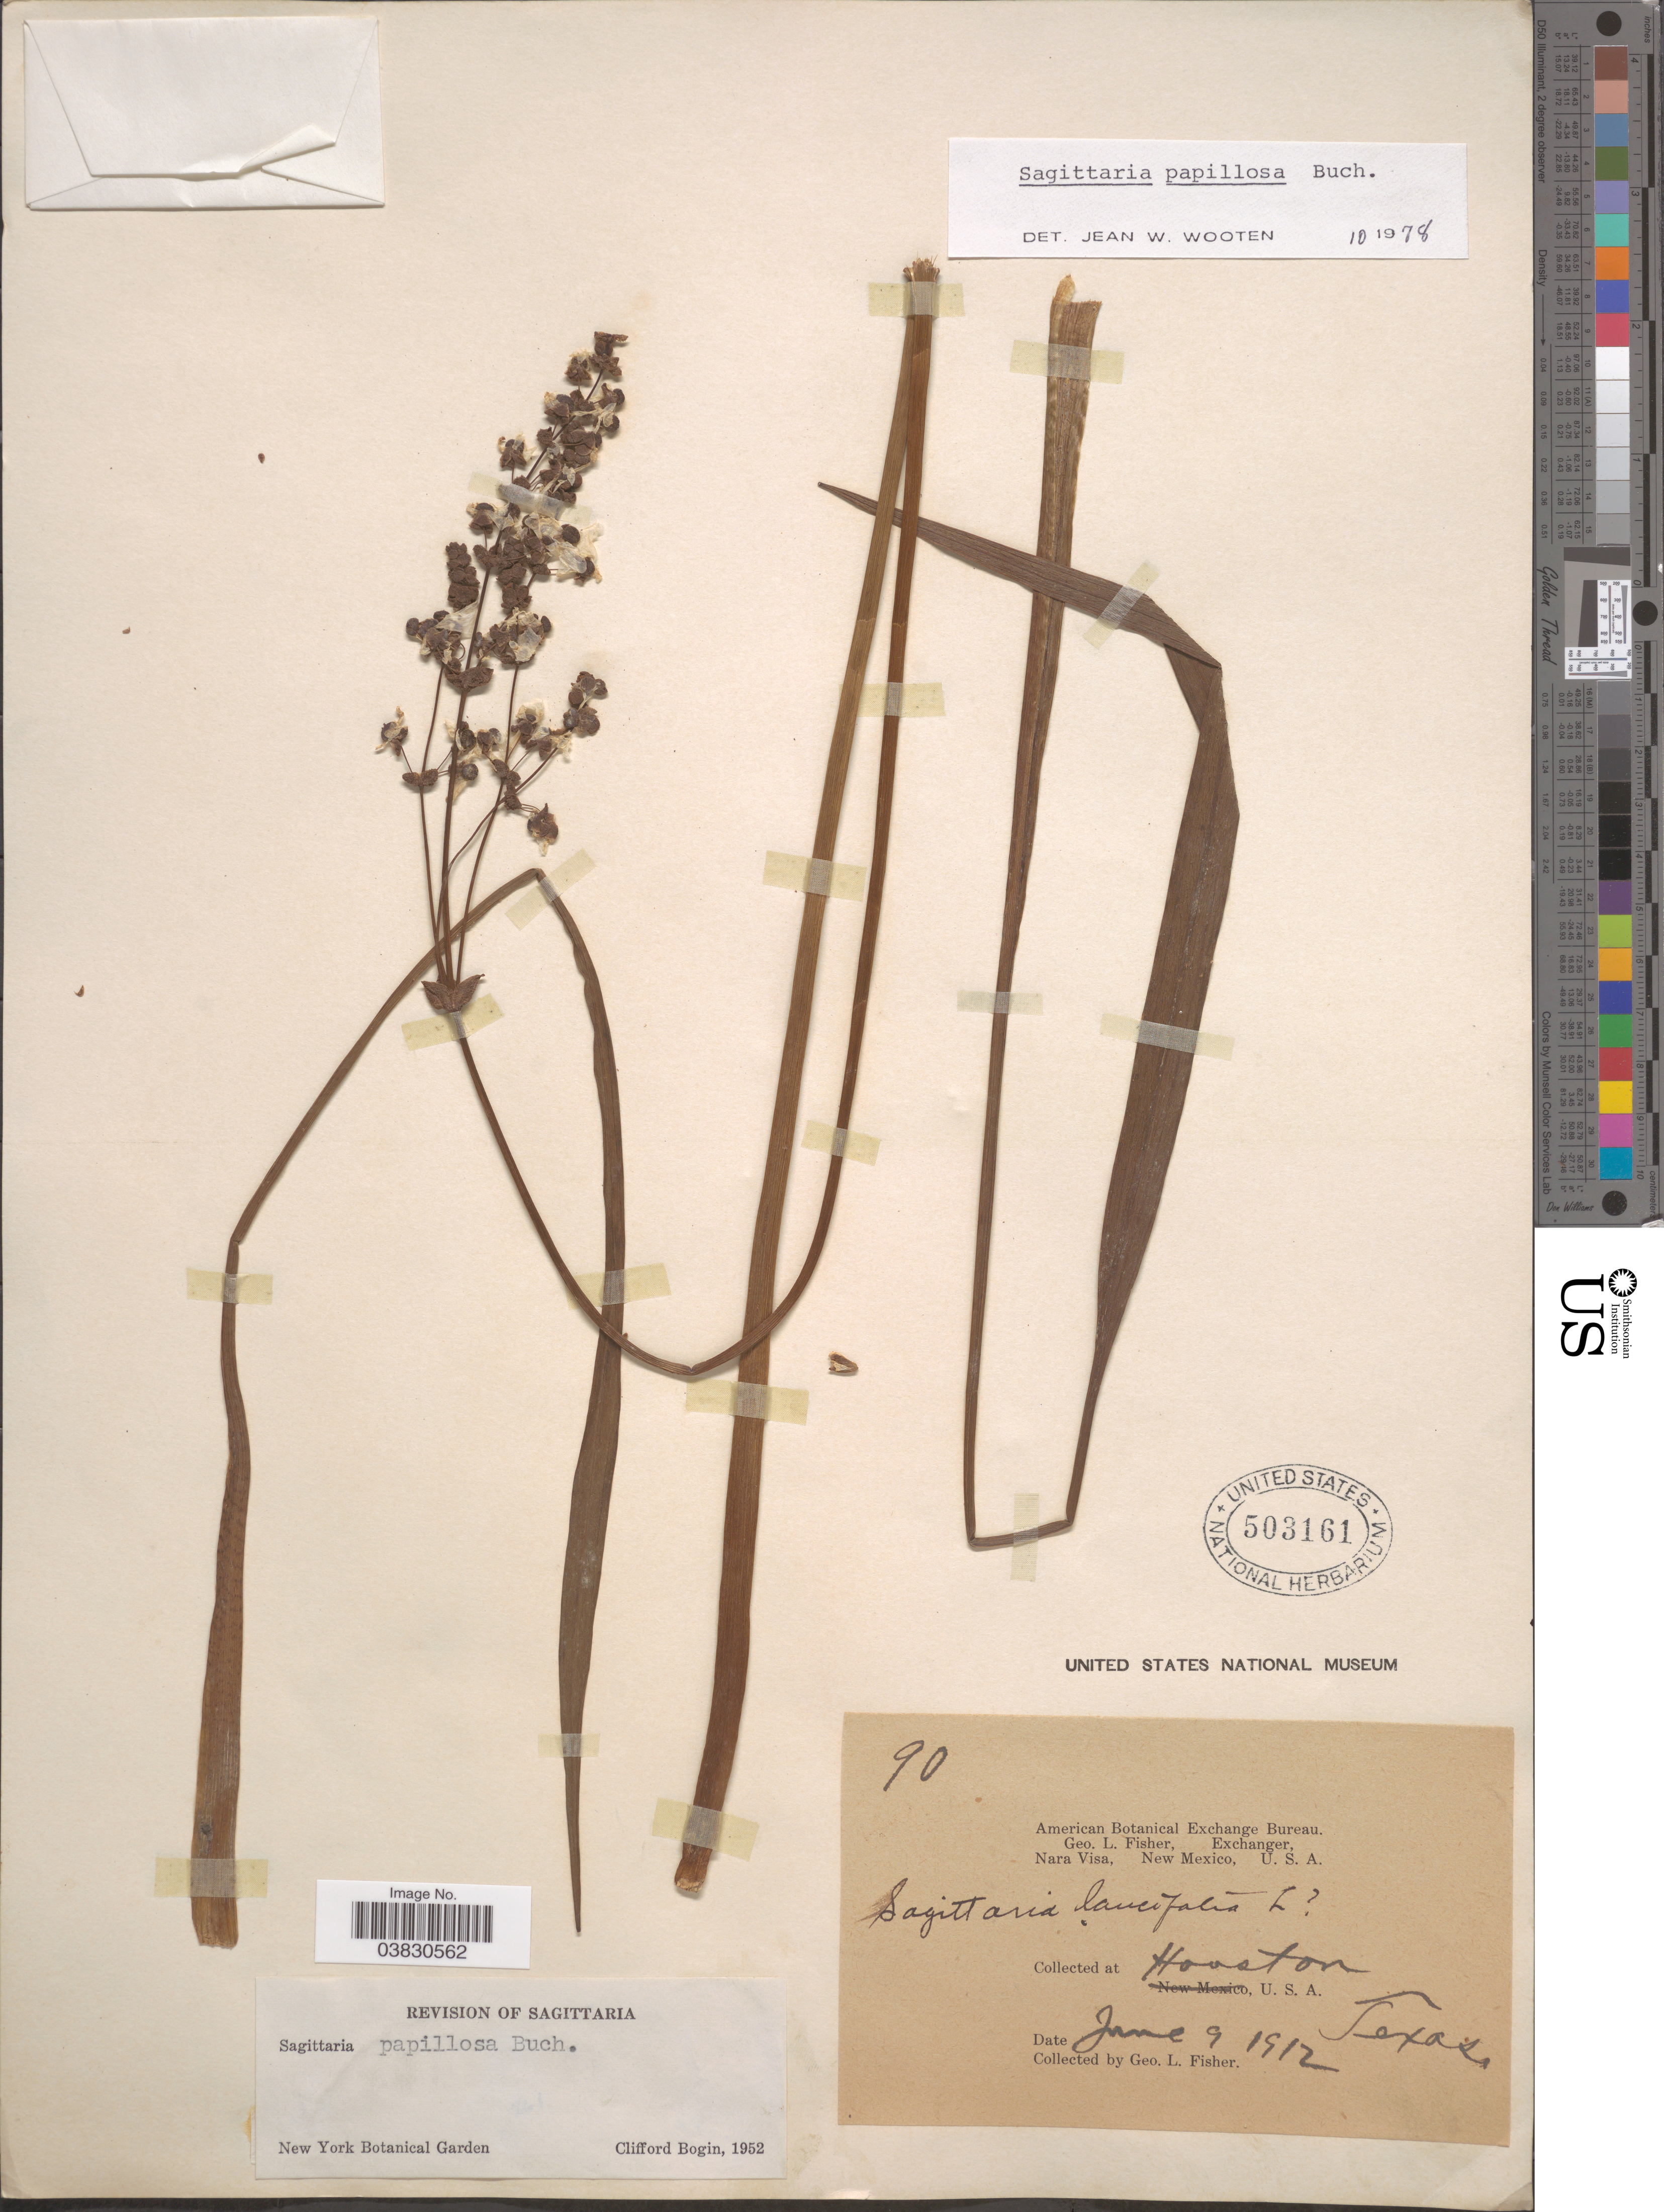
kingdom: Plantae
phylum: Tracheophyta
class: Liliopsida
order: Alismatales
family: Alismataceae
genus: Sagittaria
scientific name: Sagittaria papillosa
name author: Buchenau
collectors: G. L. Fisher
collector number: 90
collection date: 1912-06-09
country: United States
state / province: Texas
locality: Houston.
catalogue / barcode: US 503161